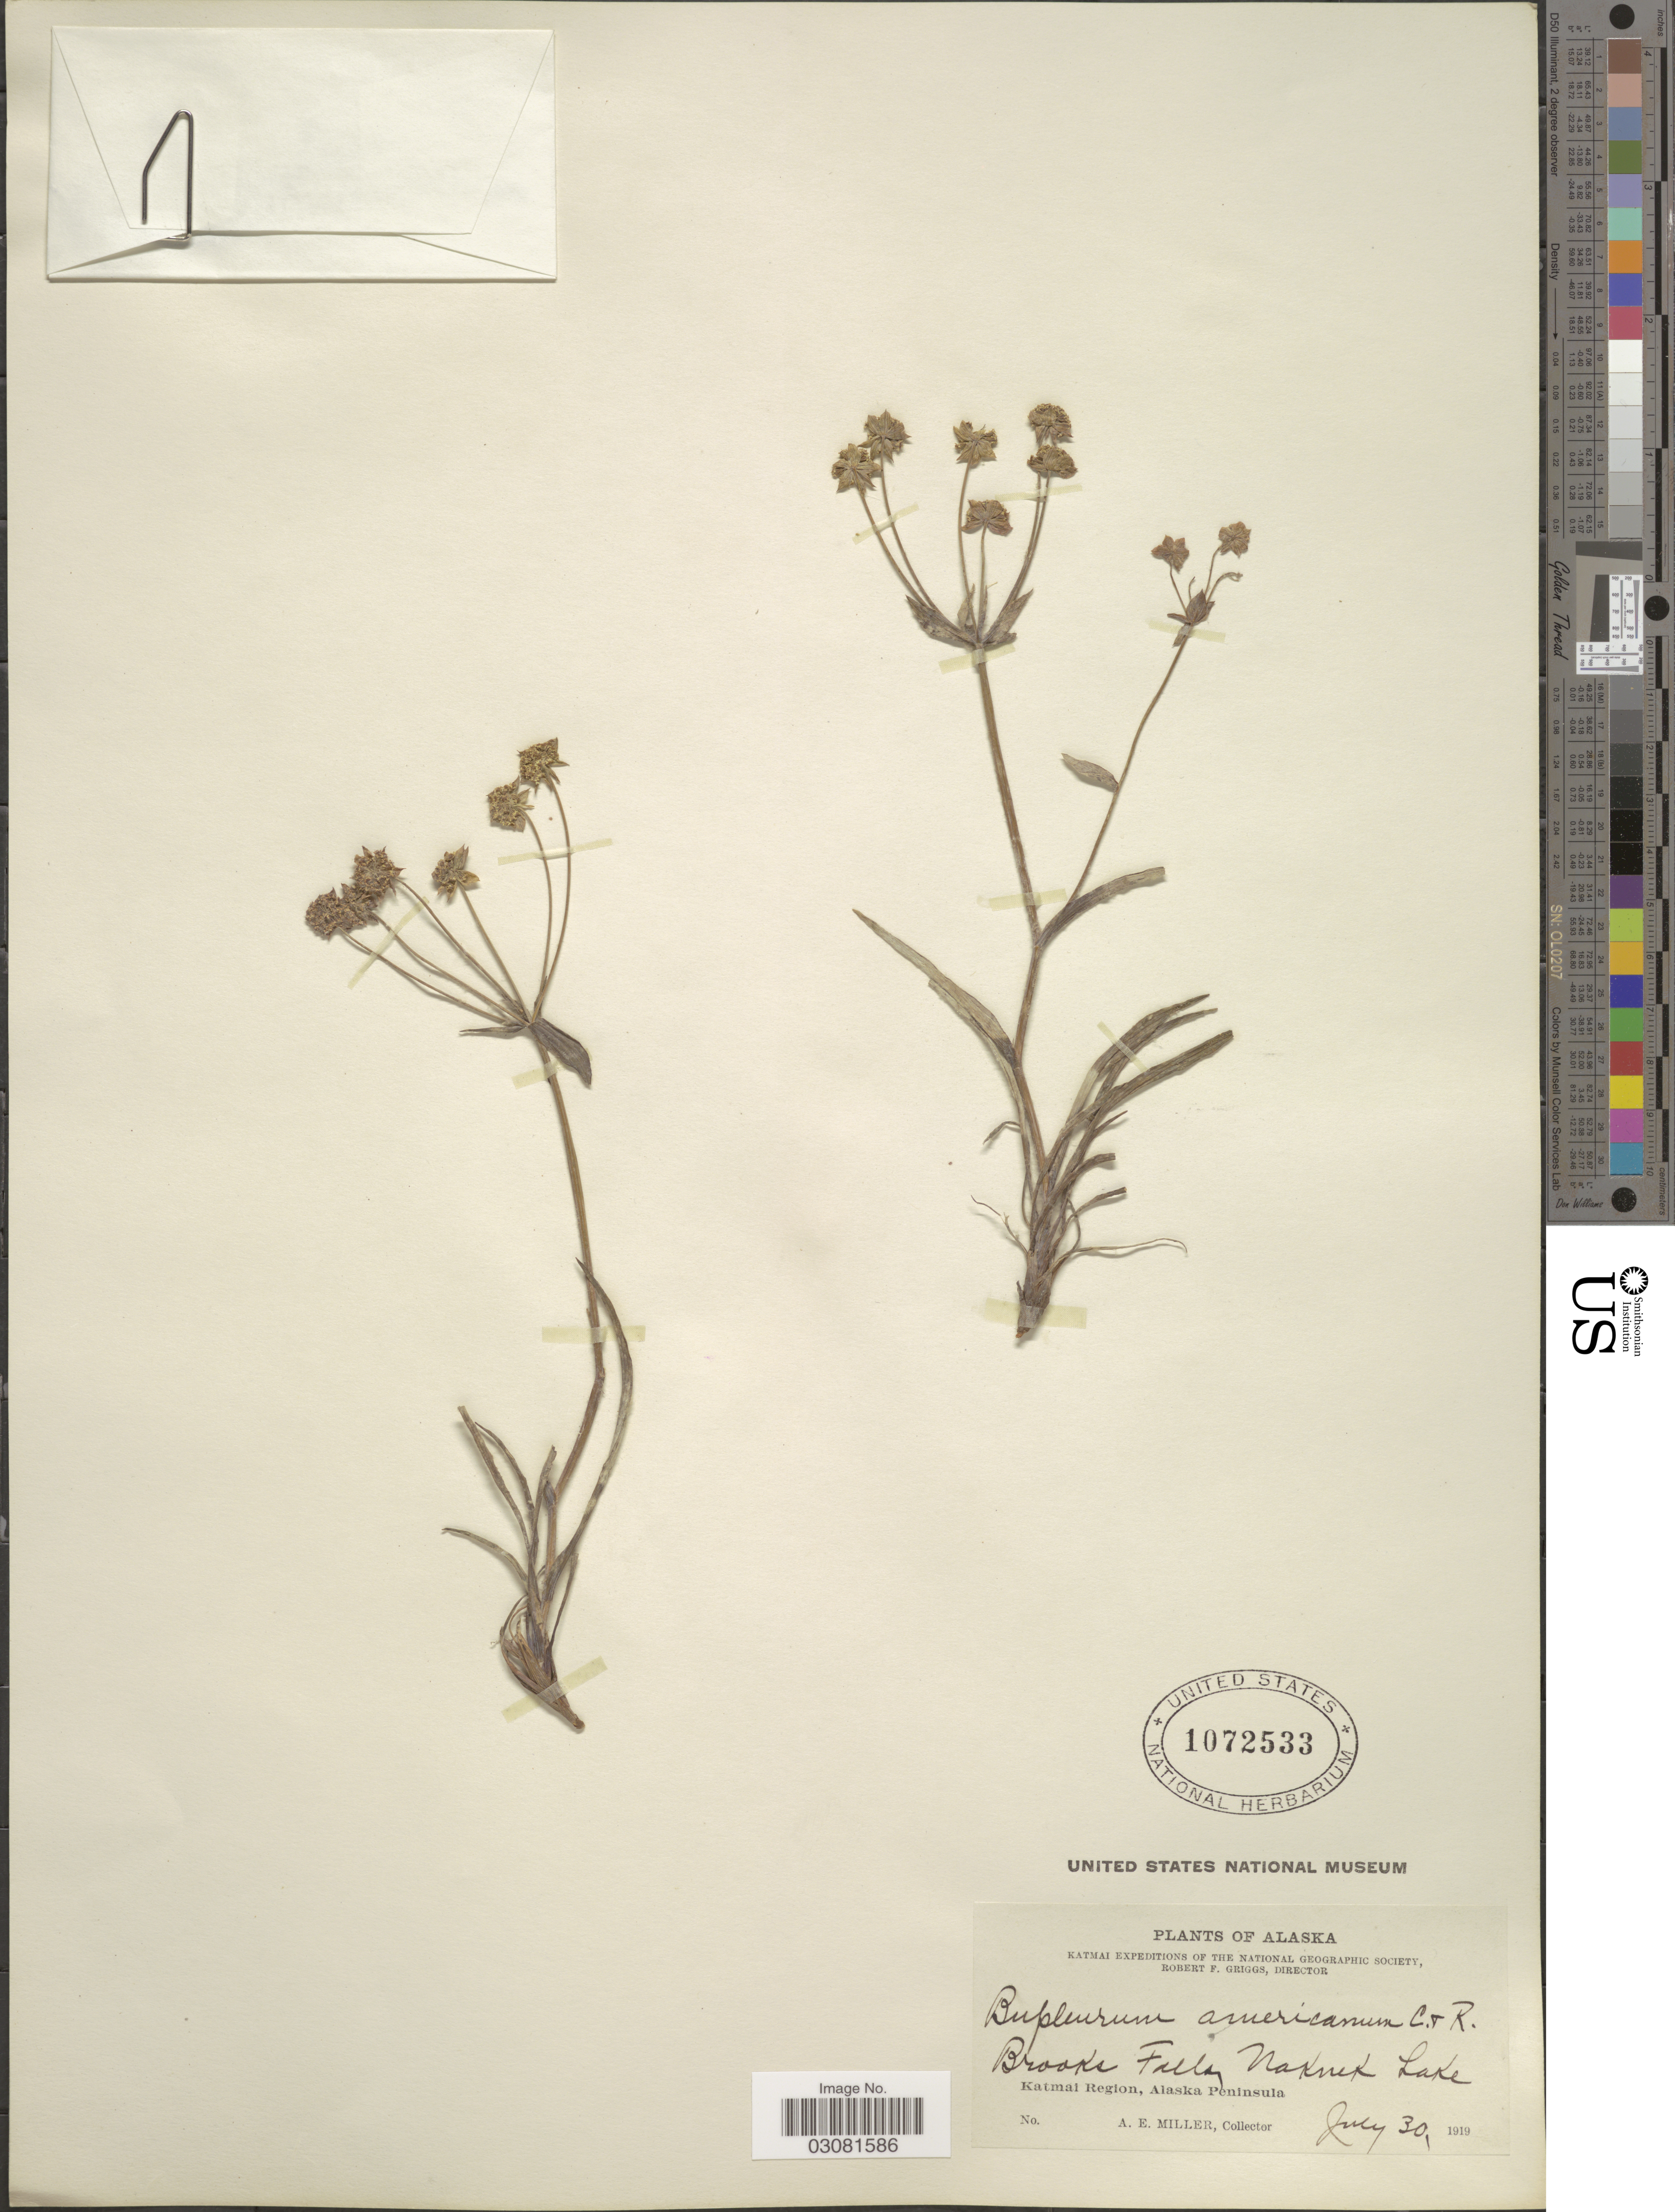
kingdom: Plantae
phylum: Tracheophyta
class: Magnoliopsida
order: Apiales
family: Apiaceae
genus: Bupleurum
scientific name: Bupleurum americanum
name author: J.M. Coult. & Rose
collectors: A. E. Miller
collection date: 1919-07-30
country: United States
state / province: Alaska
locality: Brooks Falls, Naknek Lake. Katmai Region, Alaska Peninsula.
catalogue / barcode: US 1072533